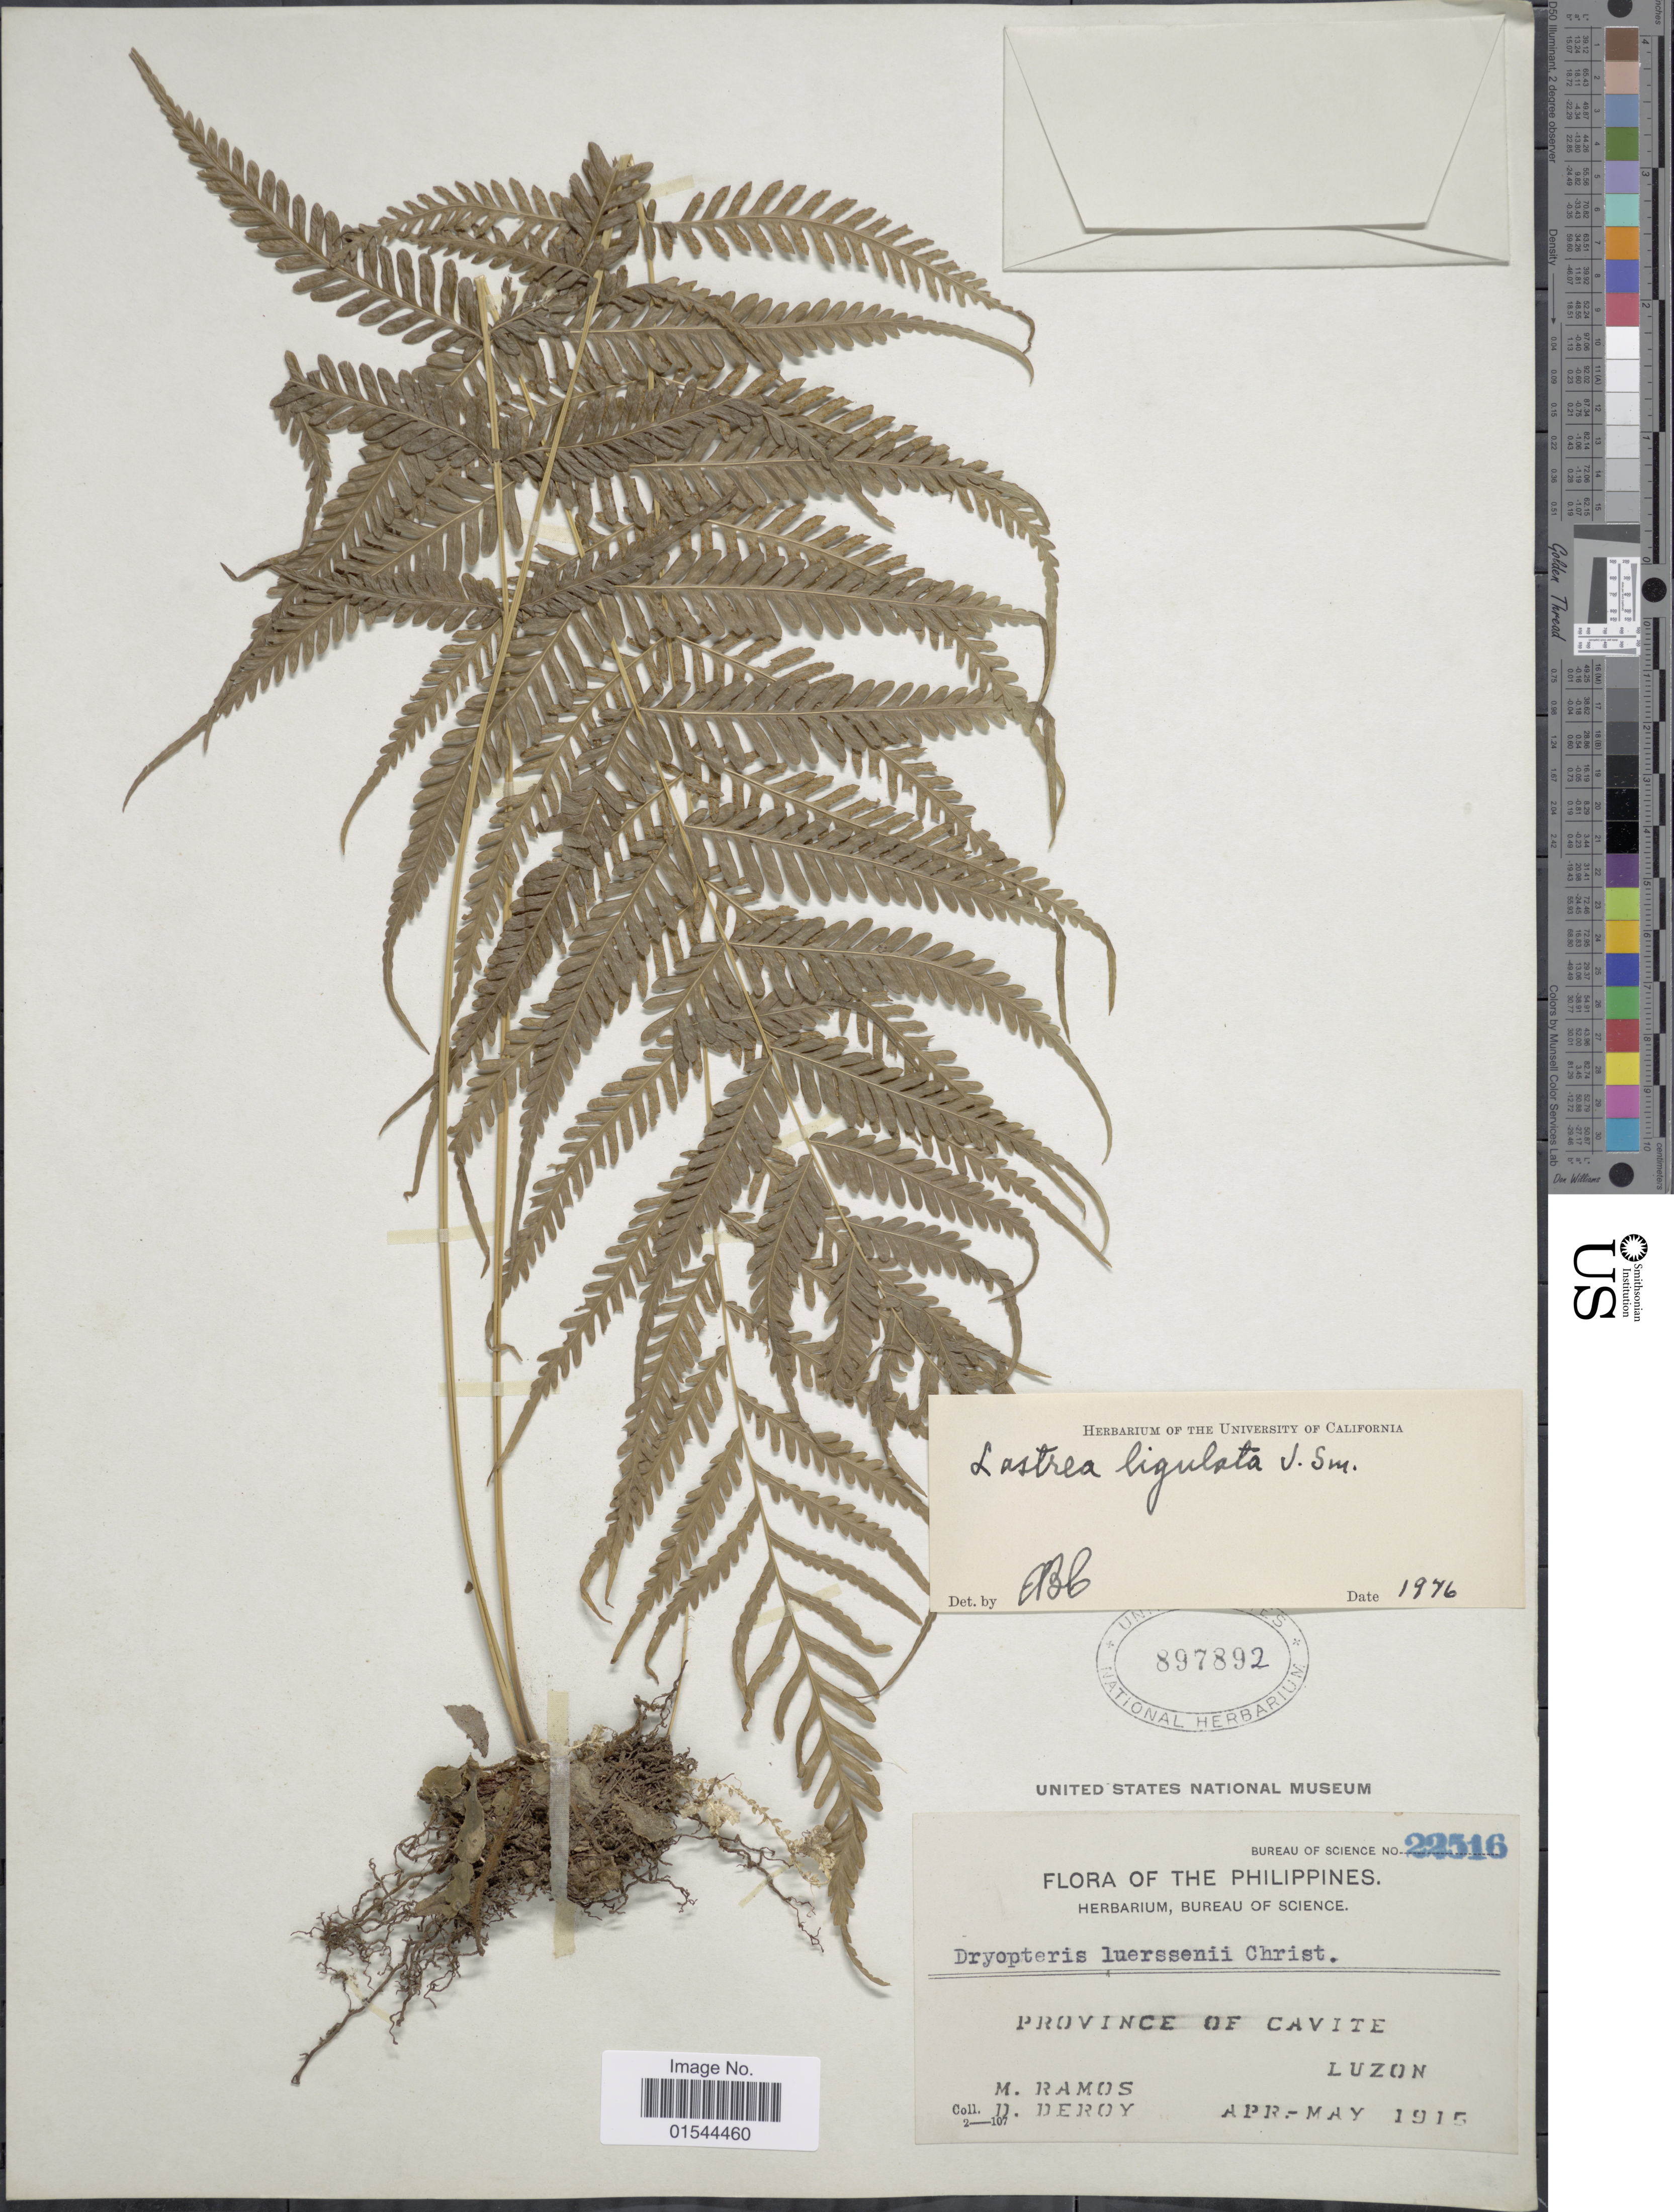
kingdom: Plantae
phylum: Tracheophyta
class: Polypodiopsida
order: Polypodiales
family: Thelypteridaceae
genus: Pneumatopteris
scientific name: Pneumatopteris ligulata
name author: (C. Presl) Holttum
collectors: M. Ramos & D. Deroy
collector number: Bureau of Science 22516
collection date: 1915-04/1915-05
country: Philippines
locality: Province of Cavite, Luzon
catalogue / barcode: US 897892